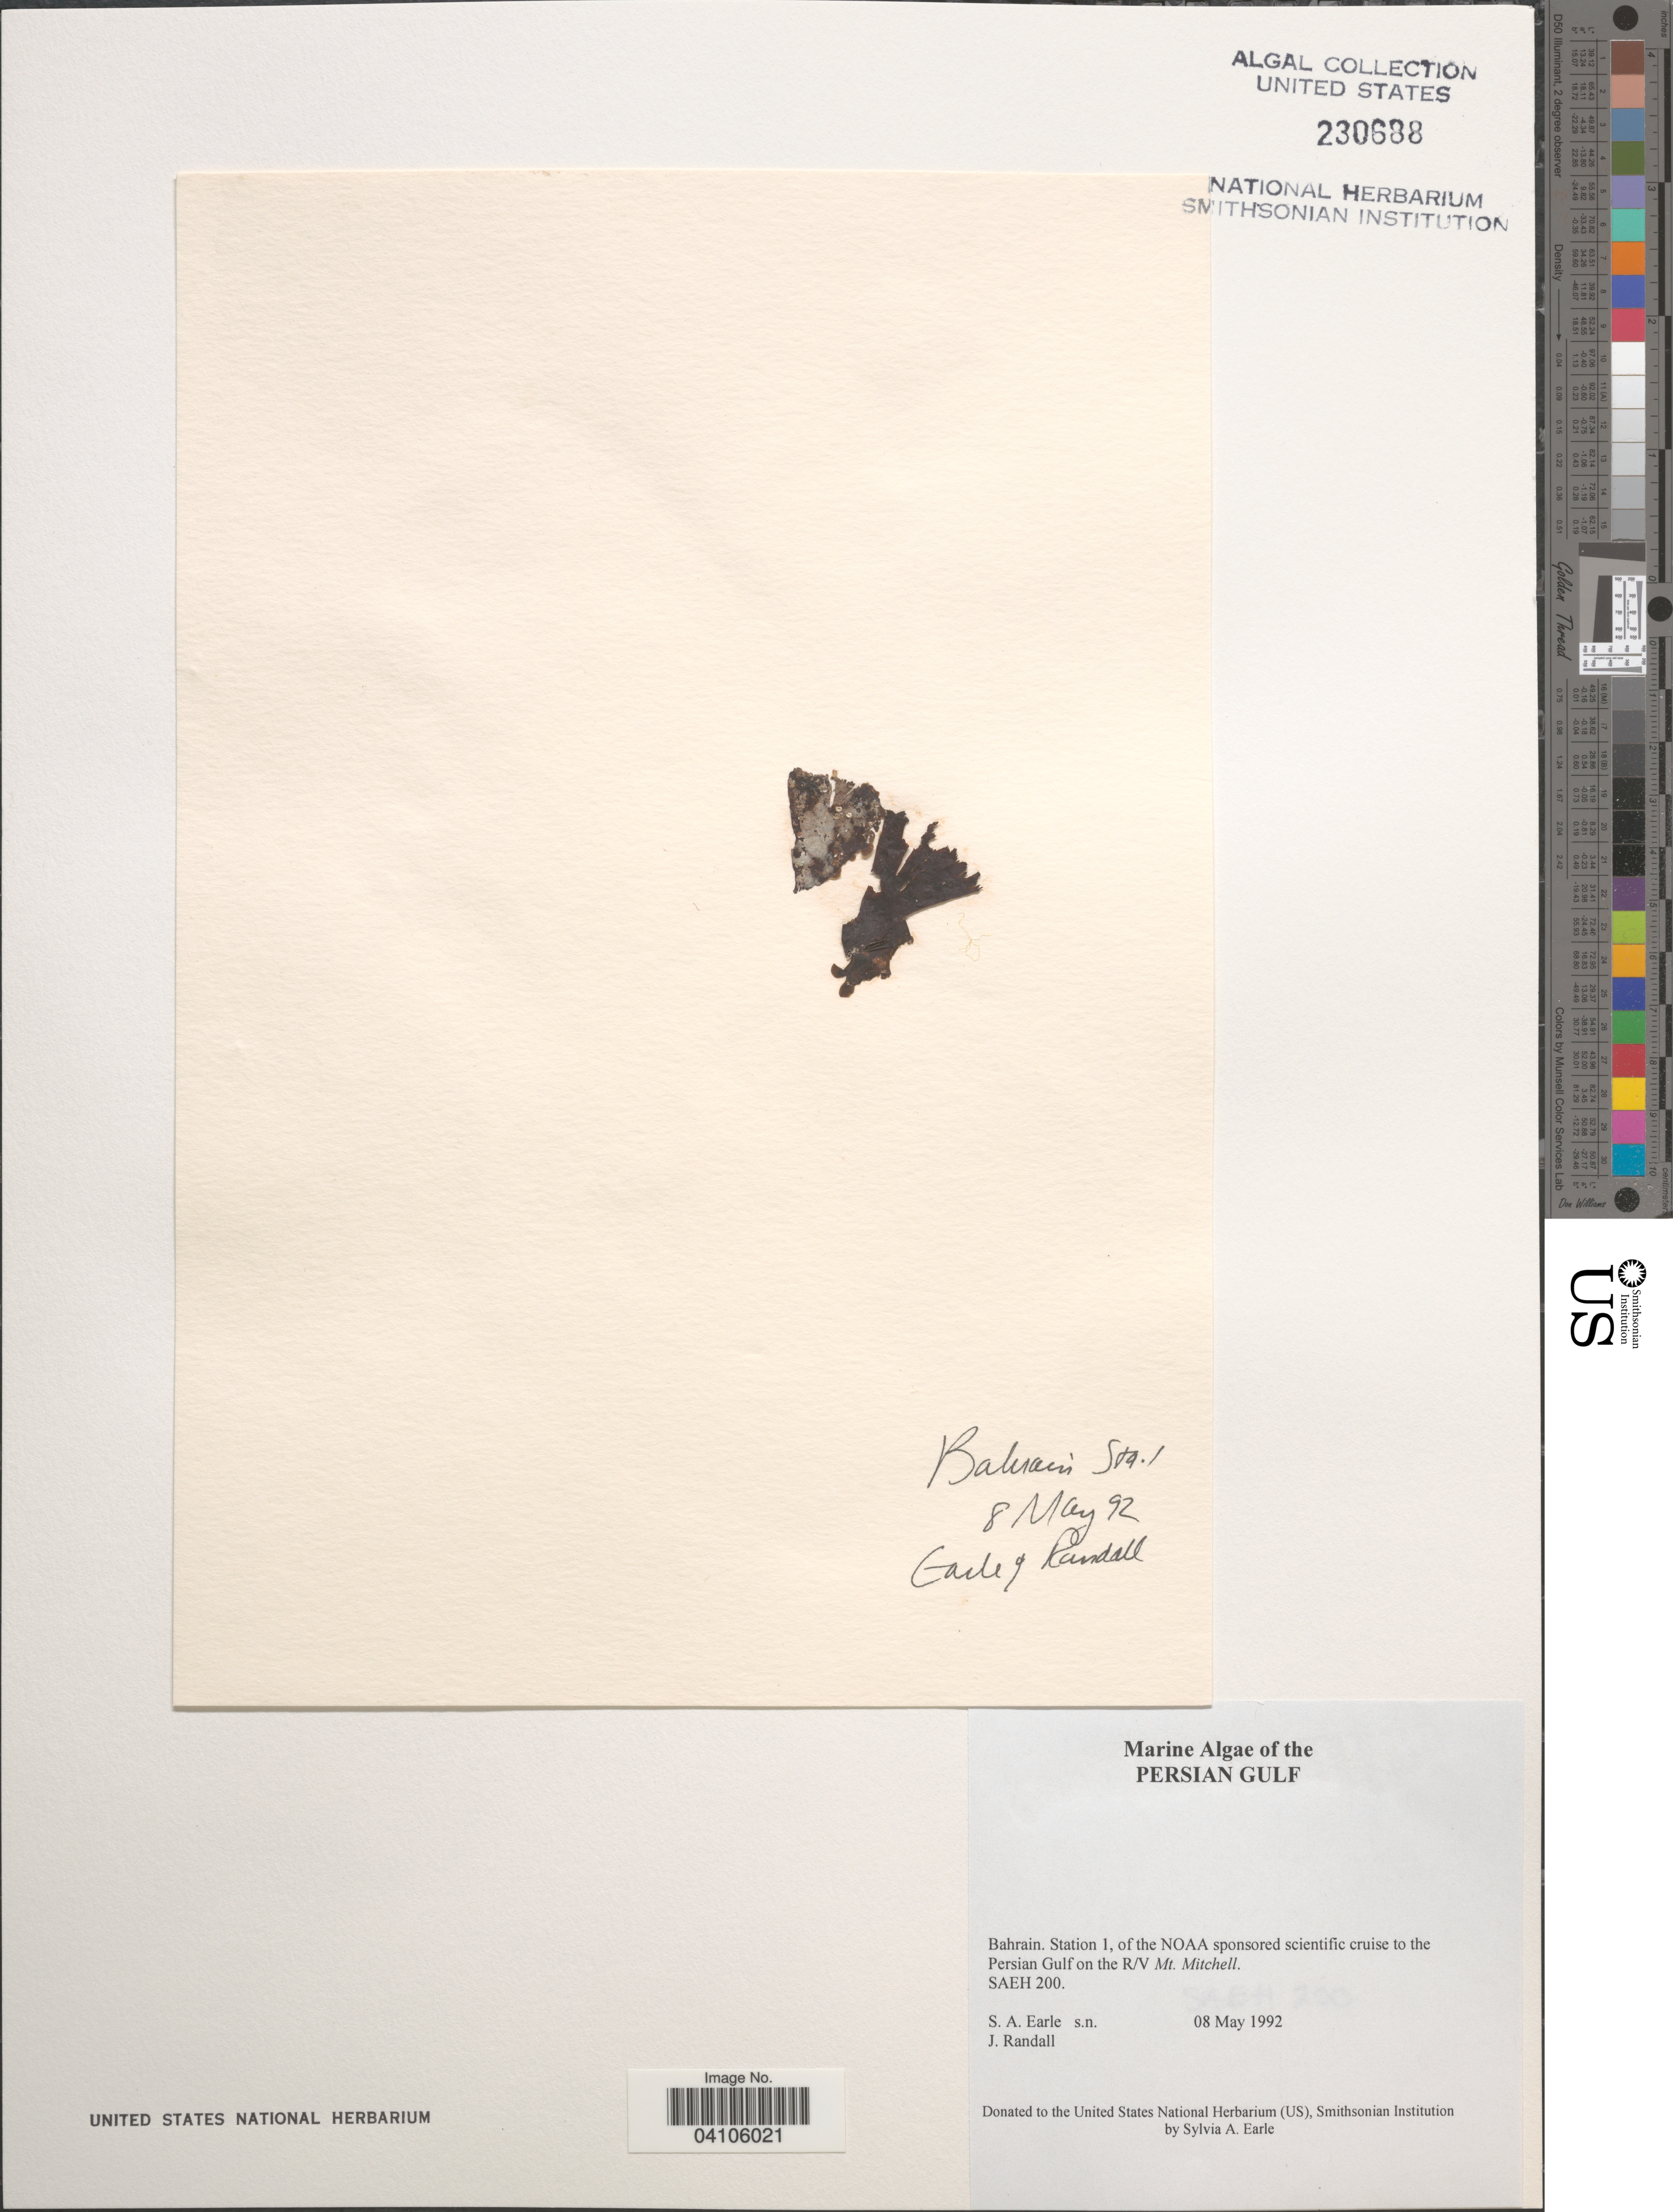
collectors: S. A. Earle & J. Randall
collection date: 1992-05-08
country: Bahrain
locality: Persian Gulf. Station 1, of the NOAA sponsored scientific cruise to the Persian Gulf on the R/V Mt. Mitchell.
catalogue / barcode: US 230688